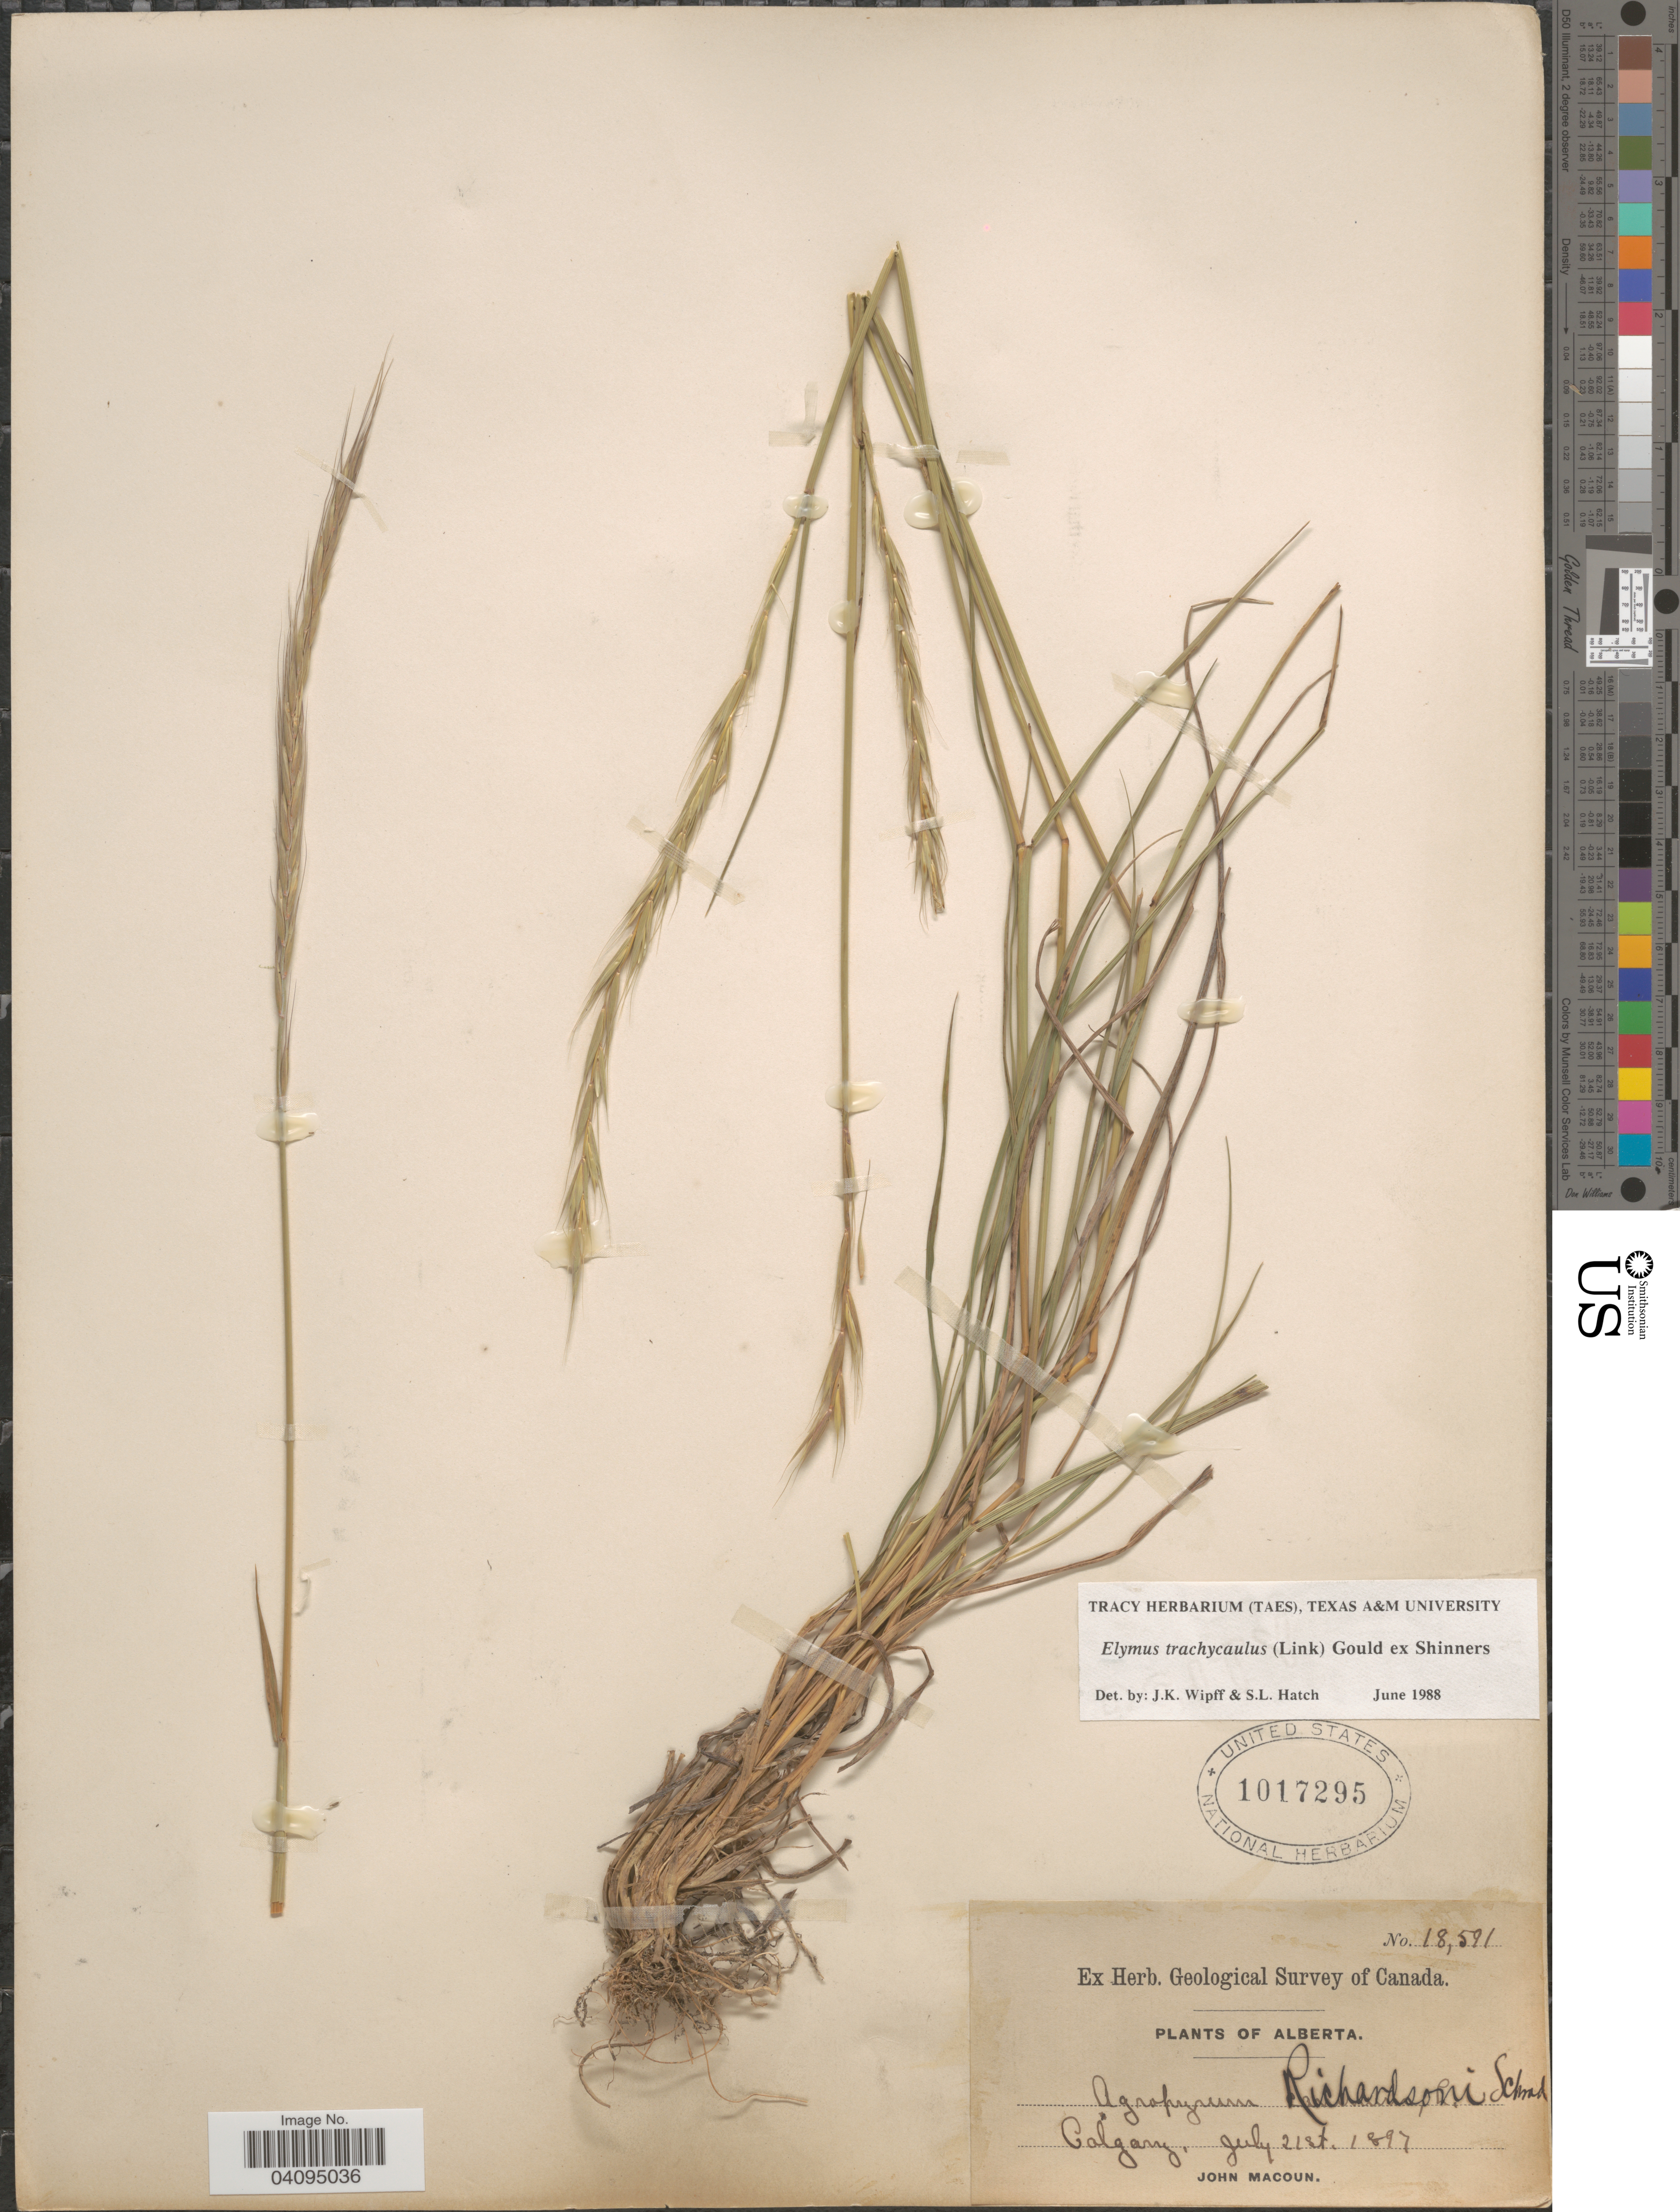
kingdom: Plantae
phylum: Tracheophyta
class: Liliopsida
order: Poales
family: Poaceae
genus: Elymus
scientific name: Elymus trachycaulus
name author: (Link) Gould ex Shinners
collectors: J. Macoun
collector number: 18591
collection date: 1897-07-21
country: Canada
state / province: Alberta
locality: Geological Survey of Canada. Calgary.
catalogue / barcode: US 1017295